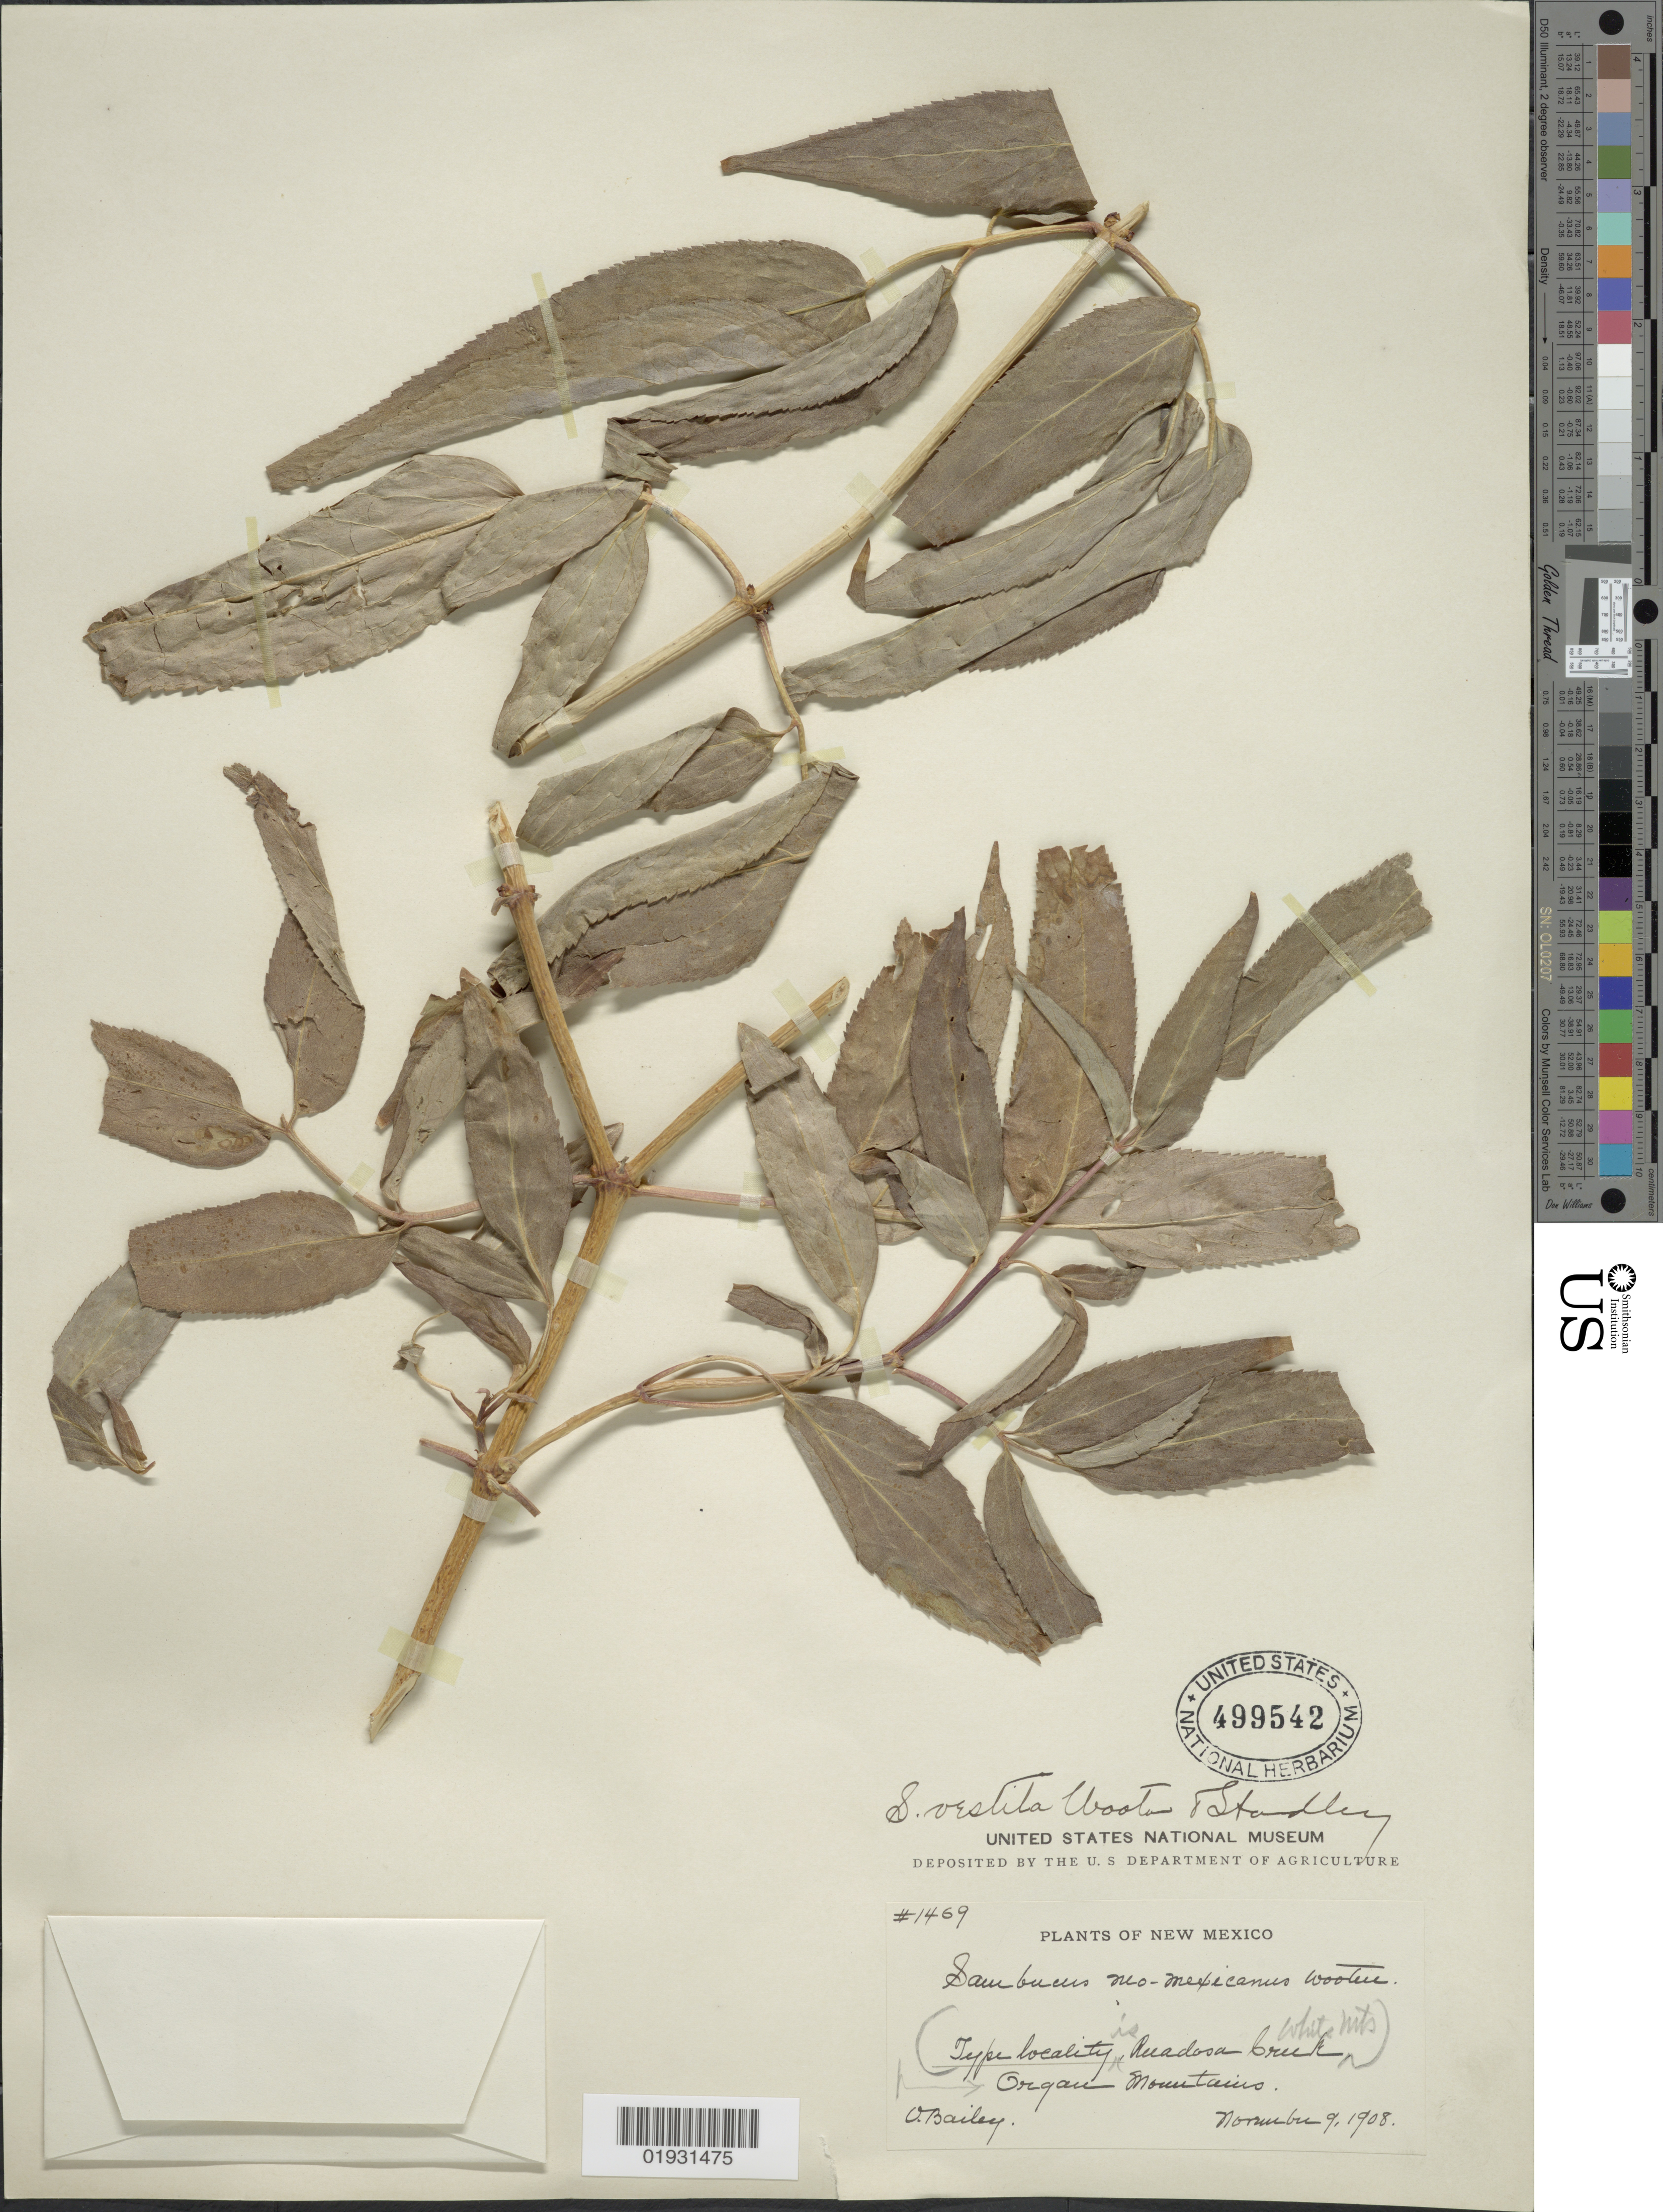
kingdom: Plantae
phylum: Tracheophyta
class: Magnoliopsida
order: Dipsacales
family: Viburnaceae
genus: Sambucus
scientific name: Sambucus vestita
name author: Wooton & Standl.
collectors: O. Bailey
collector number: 1469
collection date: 1908-11-09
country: United States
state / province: New Mexico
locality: Ruadosa Creek, White Mts. Organ Mountains.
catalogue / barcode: US 499542